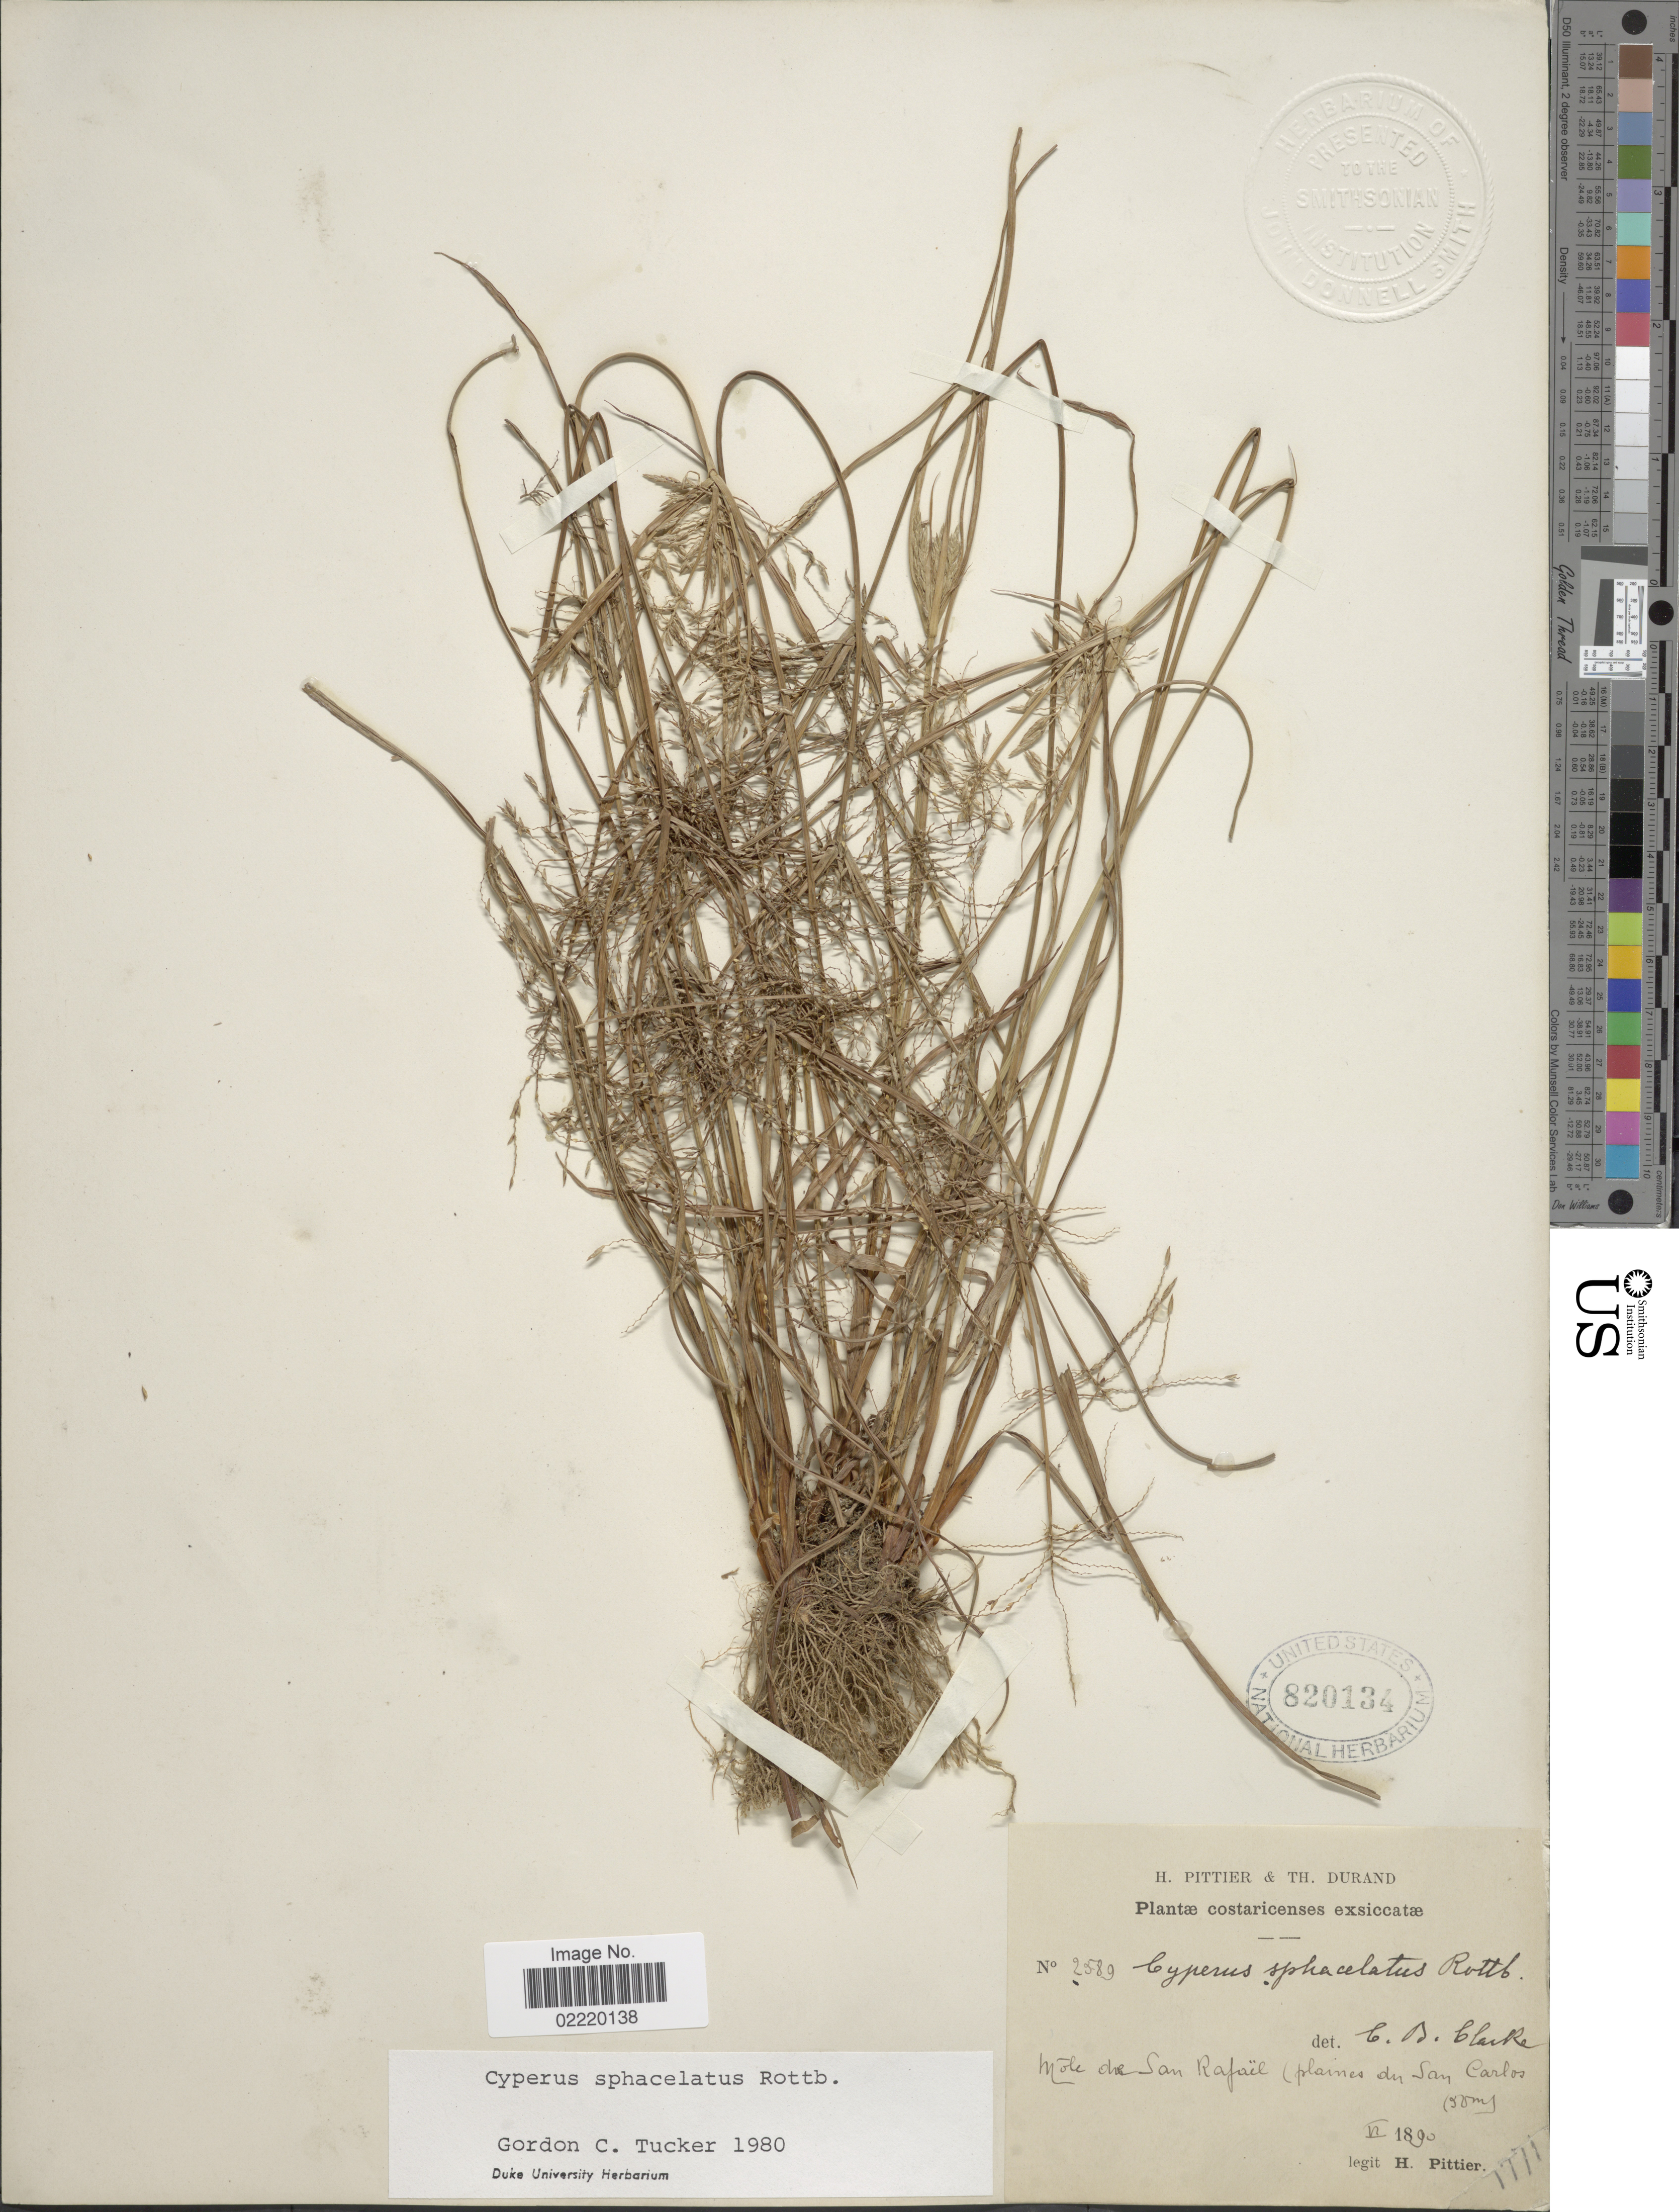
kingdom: Plantae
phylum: Tracheophyta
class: Liliopsida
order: Poales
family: Cyperaceae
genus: Cyperus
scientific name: Cyperus sphacelatus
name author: Rottb.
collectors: H. F. Pittier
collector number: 2589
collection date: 1890-06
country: Costa Rica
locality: Mole de San Rafael (plaines du San Carlos).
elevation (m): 50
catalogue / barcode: US 820134